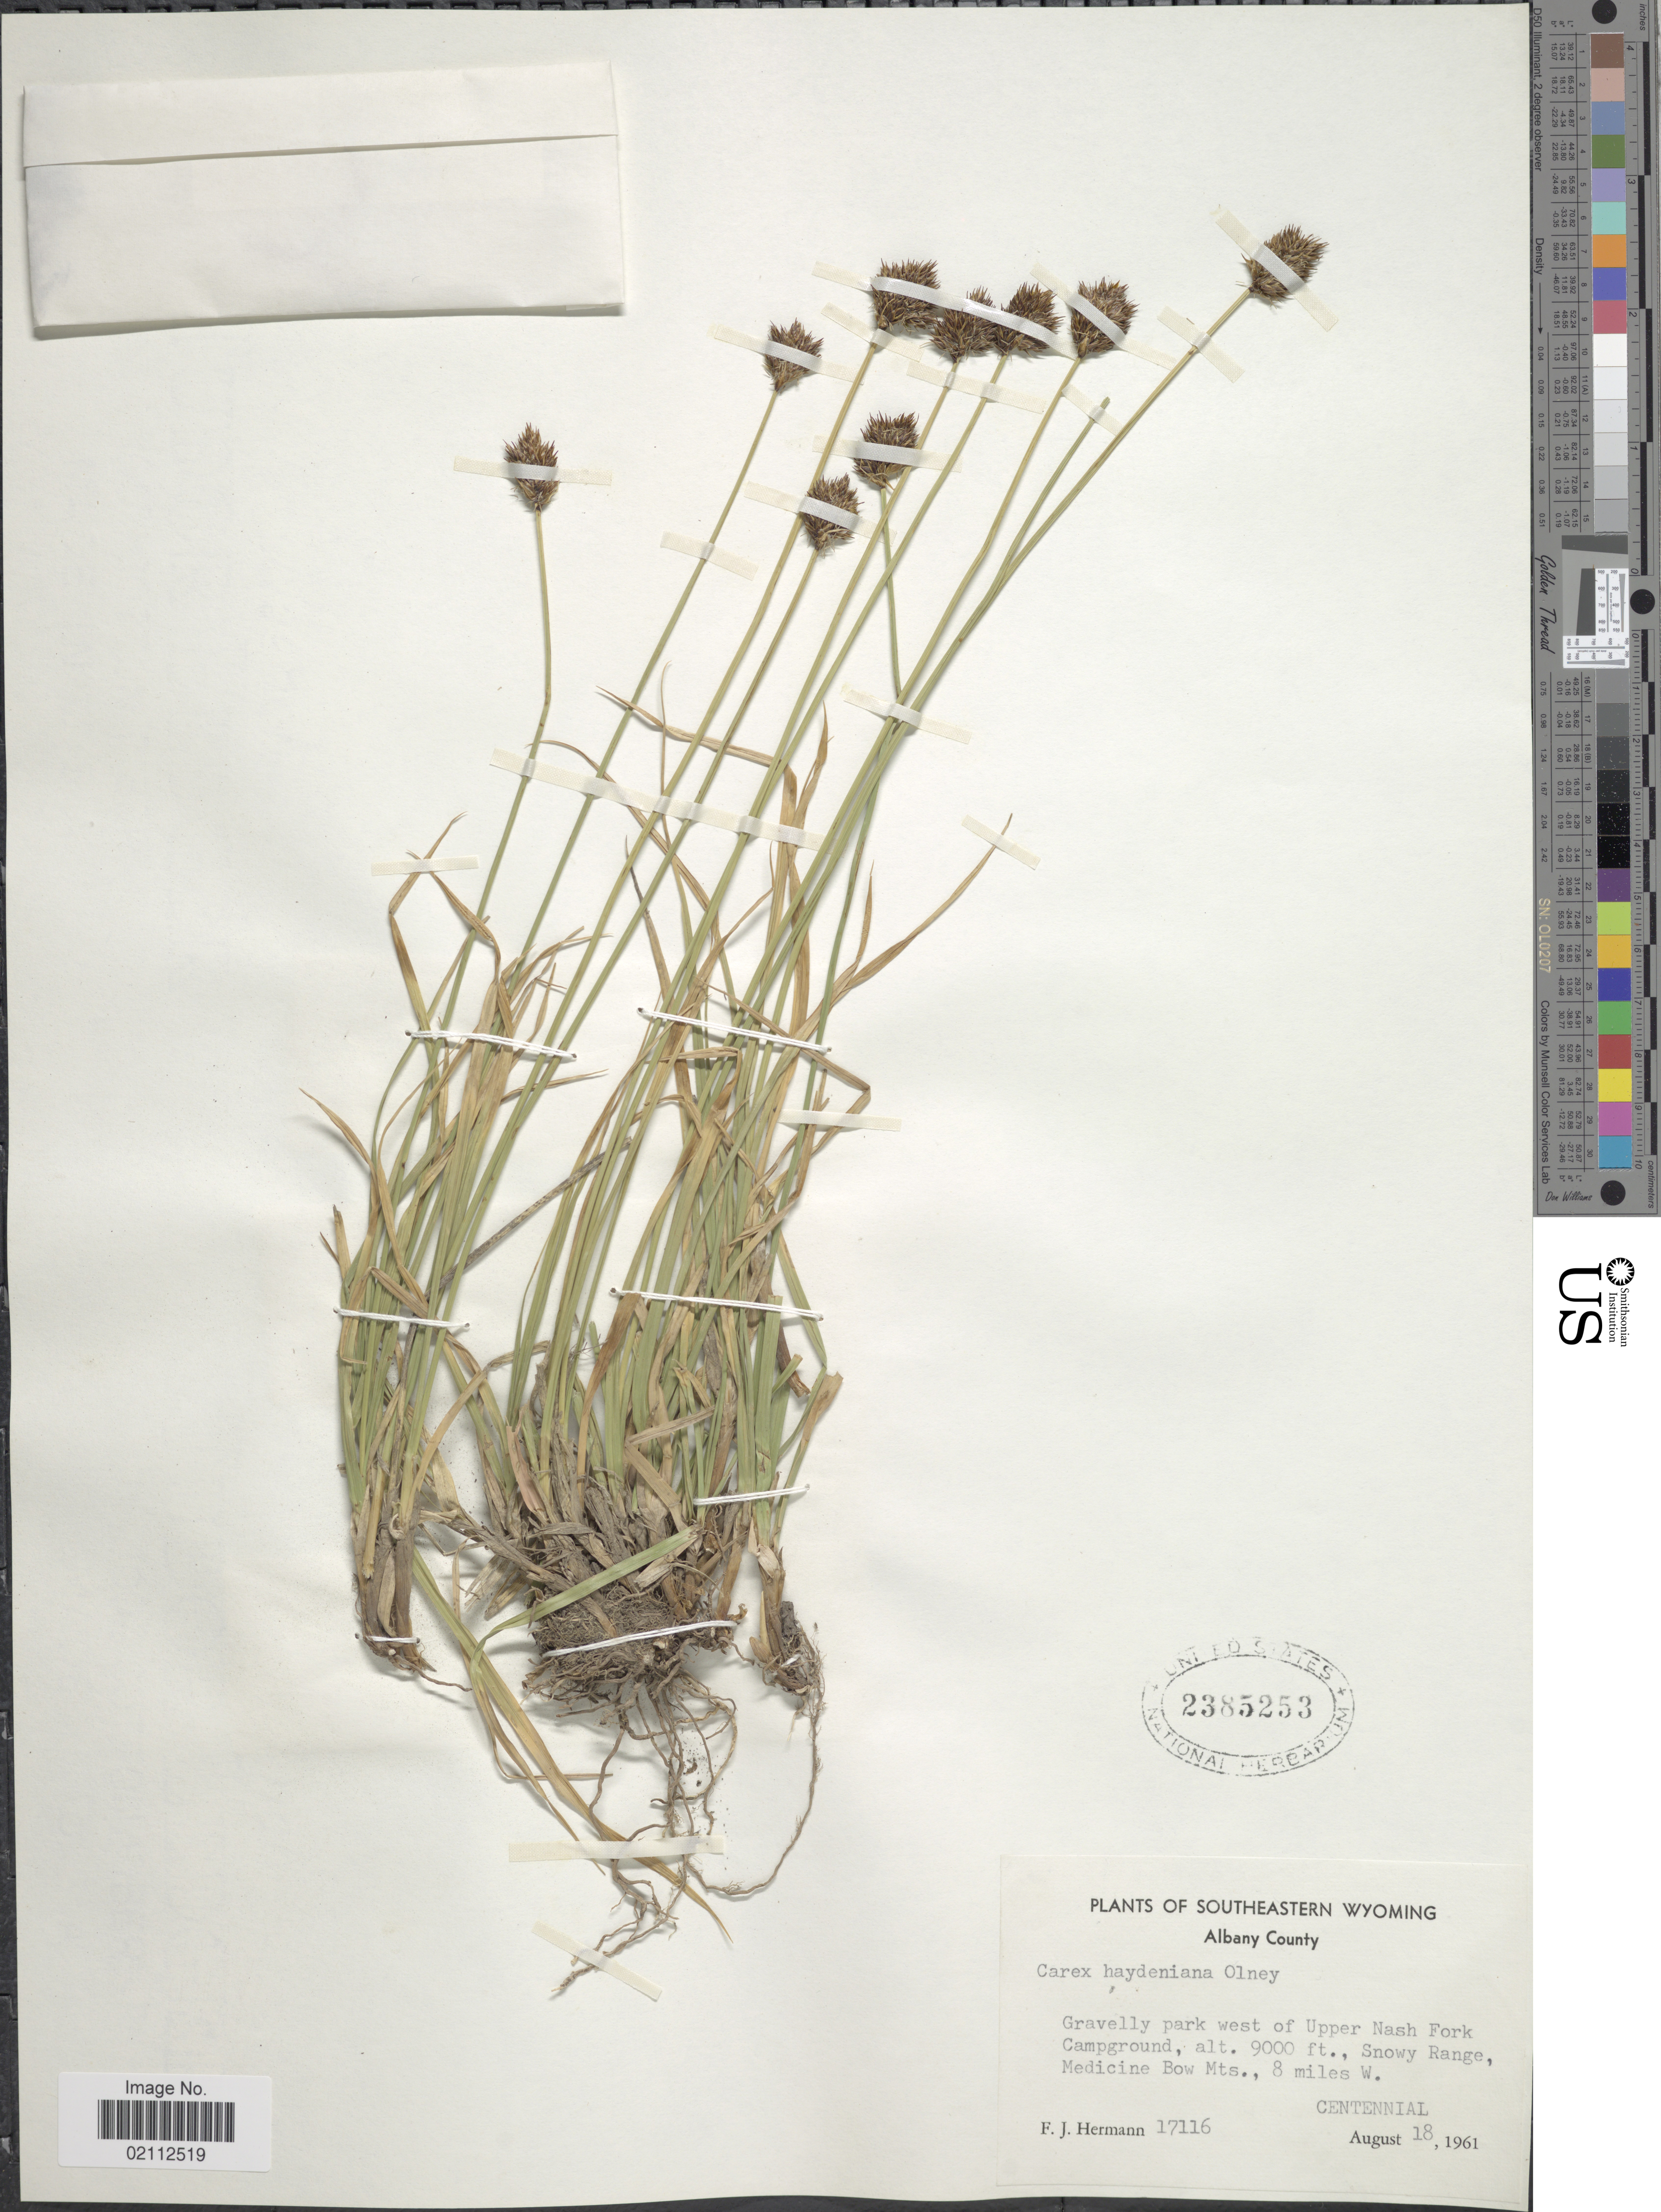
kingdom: Plantae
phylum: Tracheophyta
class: Liliopsida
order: Poales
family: Cyperaceae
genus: Carex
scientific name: Carex haydeniana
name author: Olney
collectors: F. J. Hermann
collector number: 17116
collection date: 1961-08-18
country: United States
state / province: Wyoming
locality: Southeastern Wyoming, Albany County, gravelly park west of Upper Nash Fork Campground, Snowy Range, Medicine Bow Mts, Centennial.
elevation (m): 2743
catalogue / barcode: US 2385253